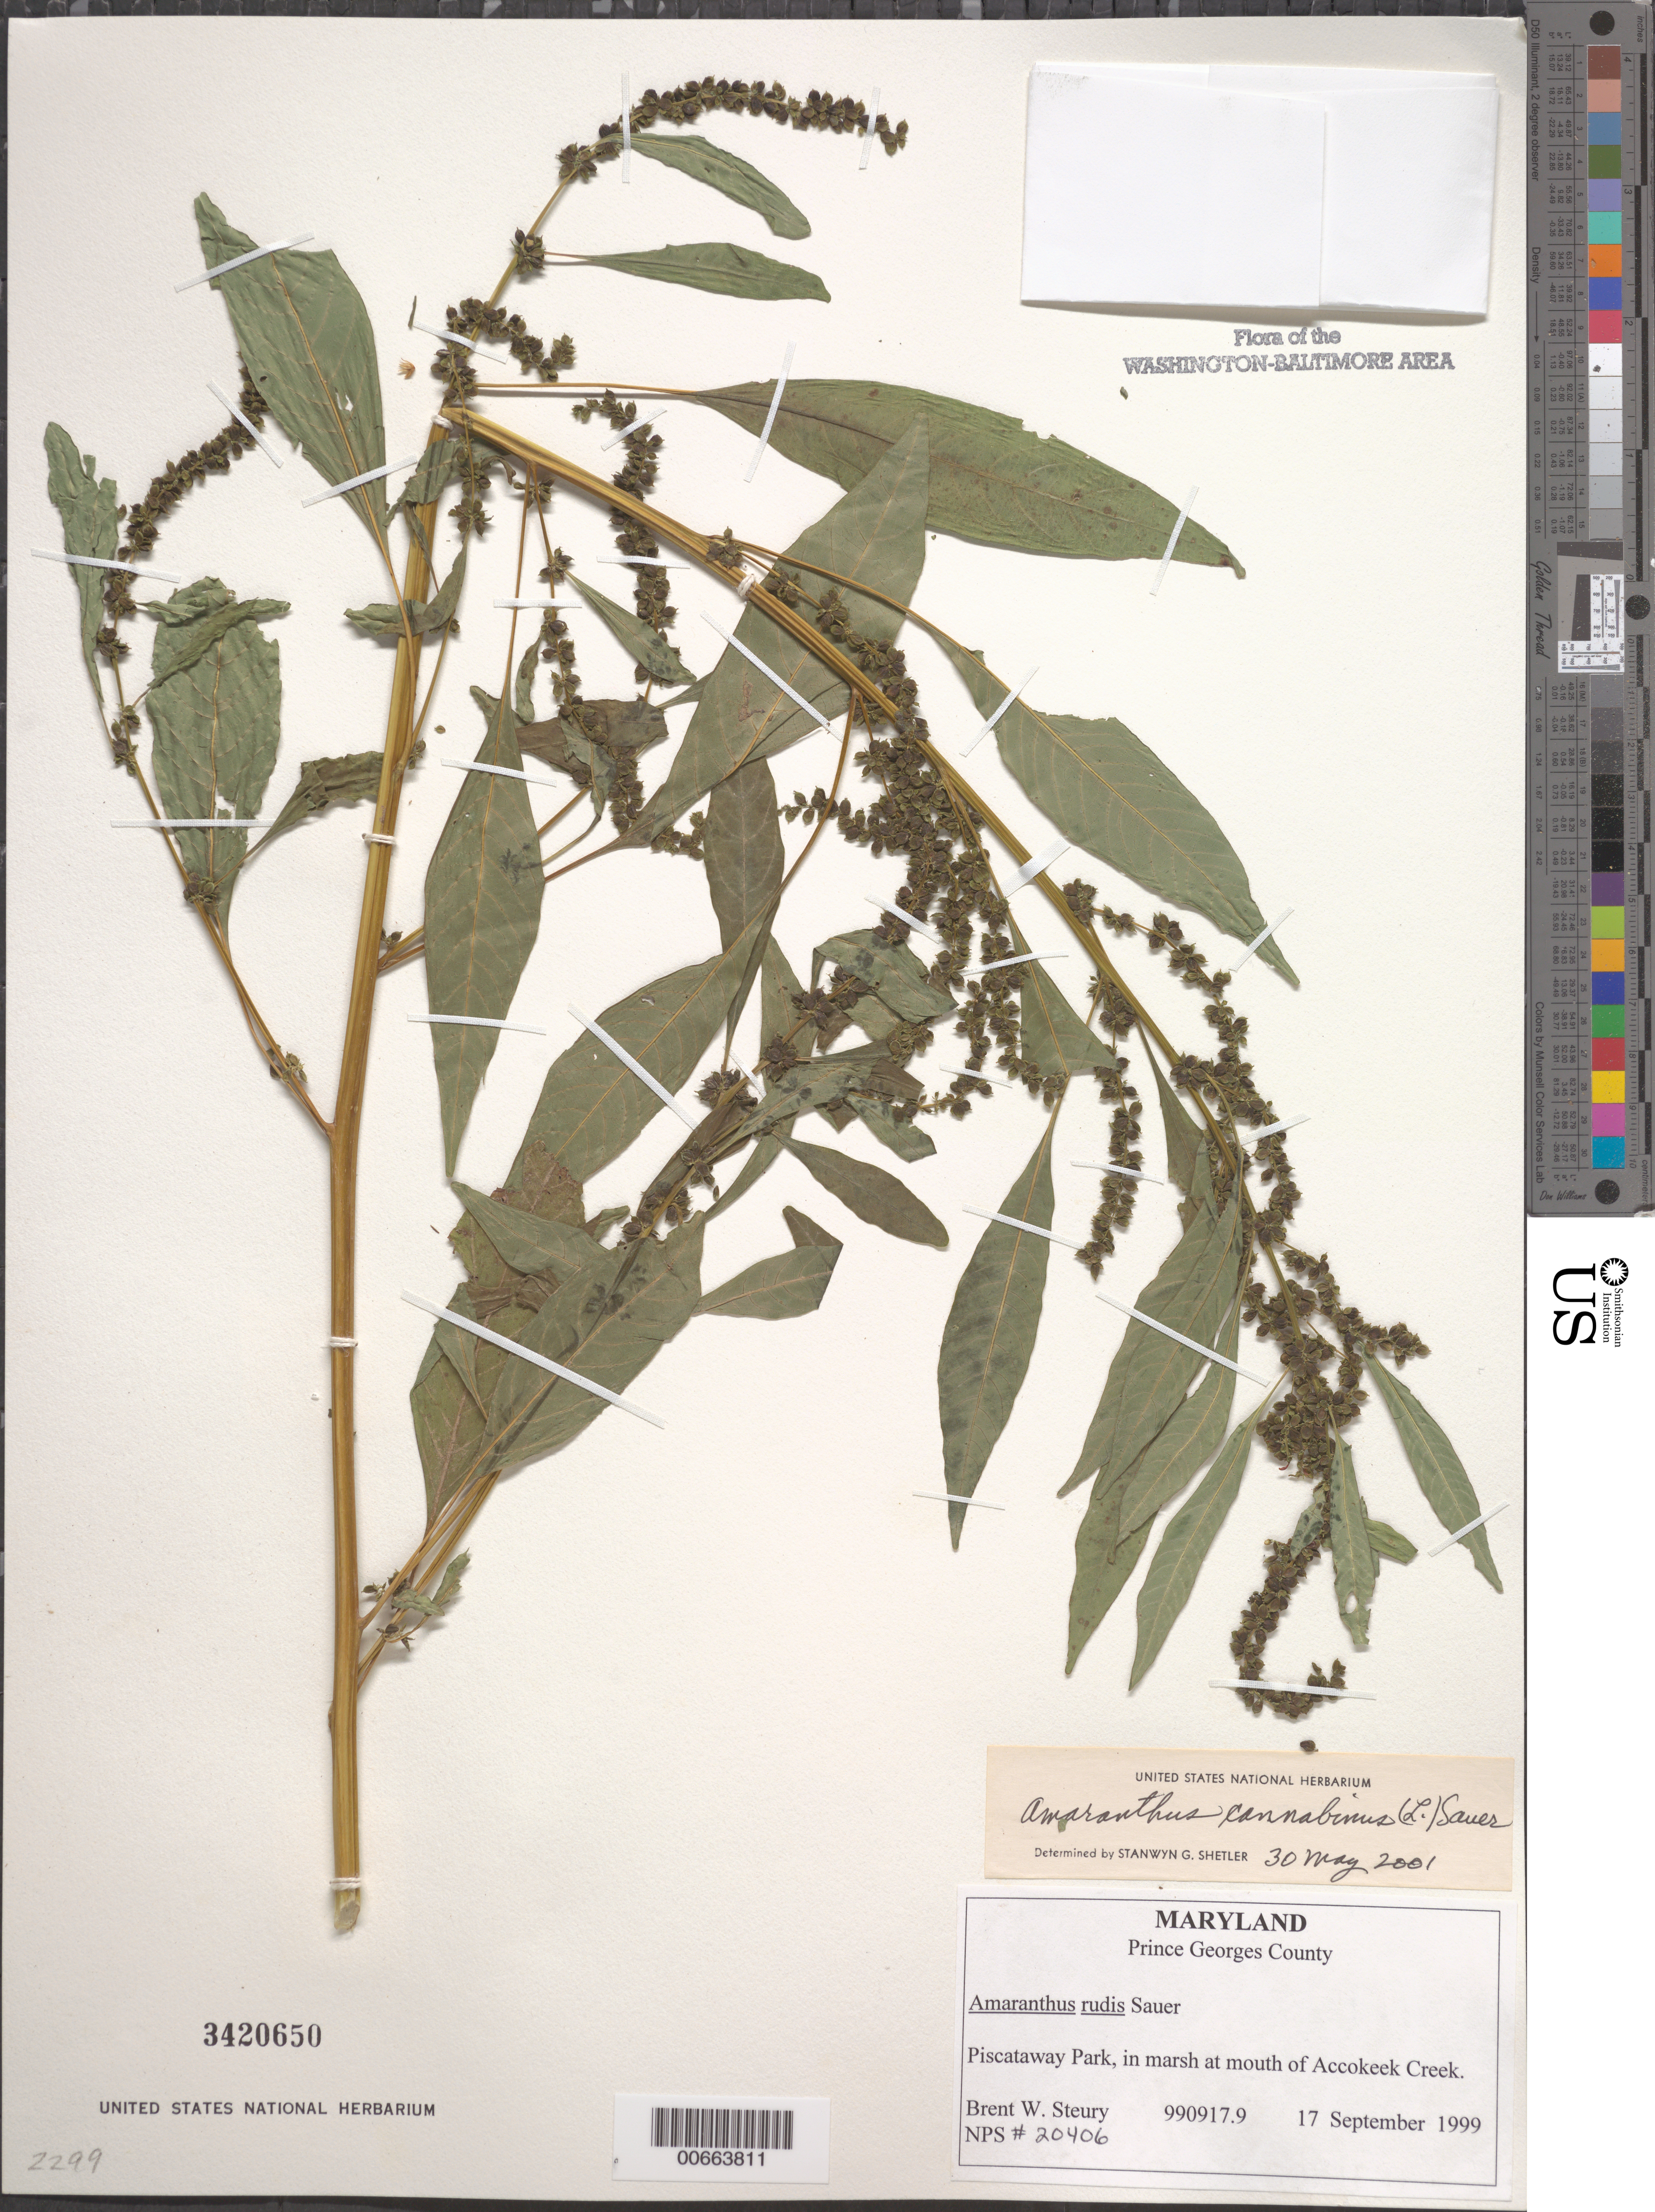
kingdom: Plantae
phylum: Tracheophyta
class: Magnoliopsida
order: Caryophyllales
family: Amaranthaceae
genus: Amaranthus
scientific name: Amaranthus cannabinus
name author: (L.) E.G. F. Sauer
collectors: B. Steury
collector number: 990917.9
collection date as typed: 17 Sep 1999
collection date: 1999-09-17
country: United States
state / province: Maryland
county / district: Prince George's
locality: Piscataway Park, at mouth of Accokeek Creek.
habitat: In marsh.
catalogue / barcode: US 3420650